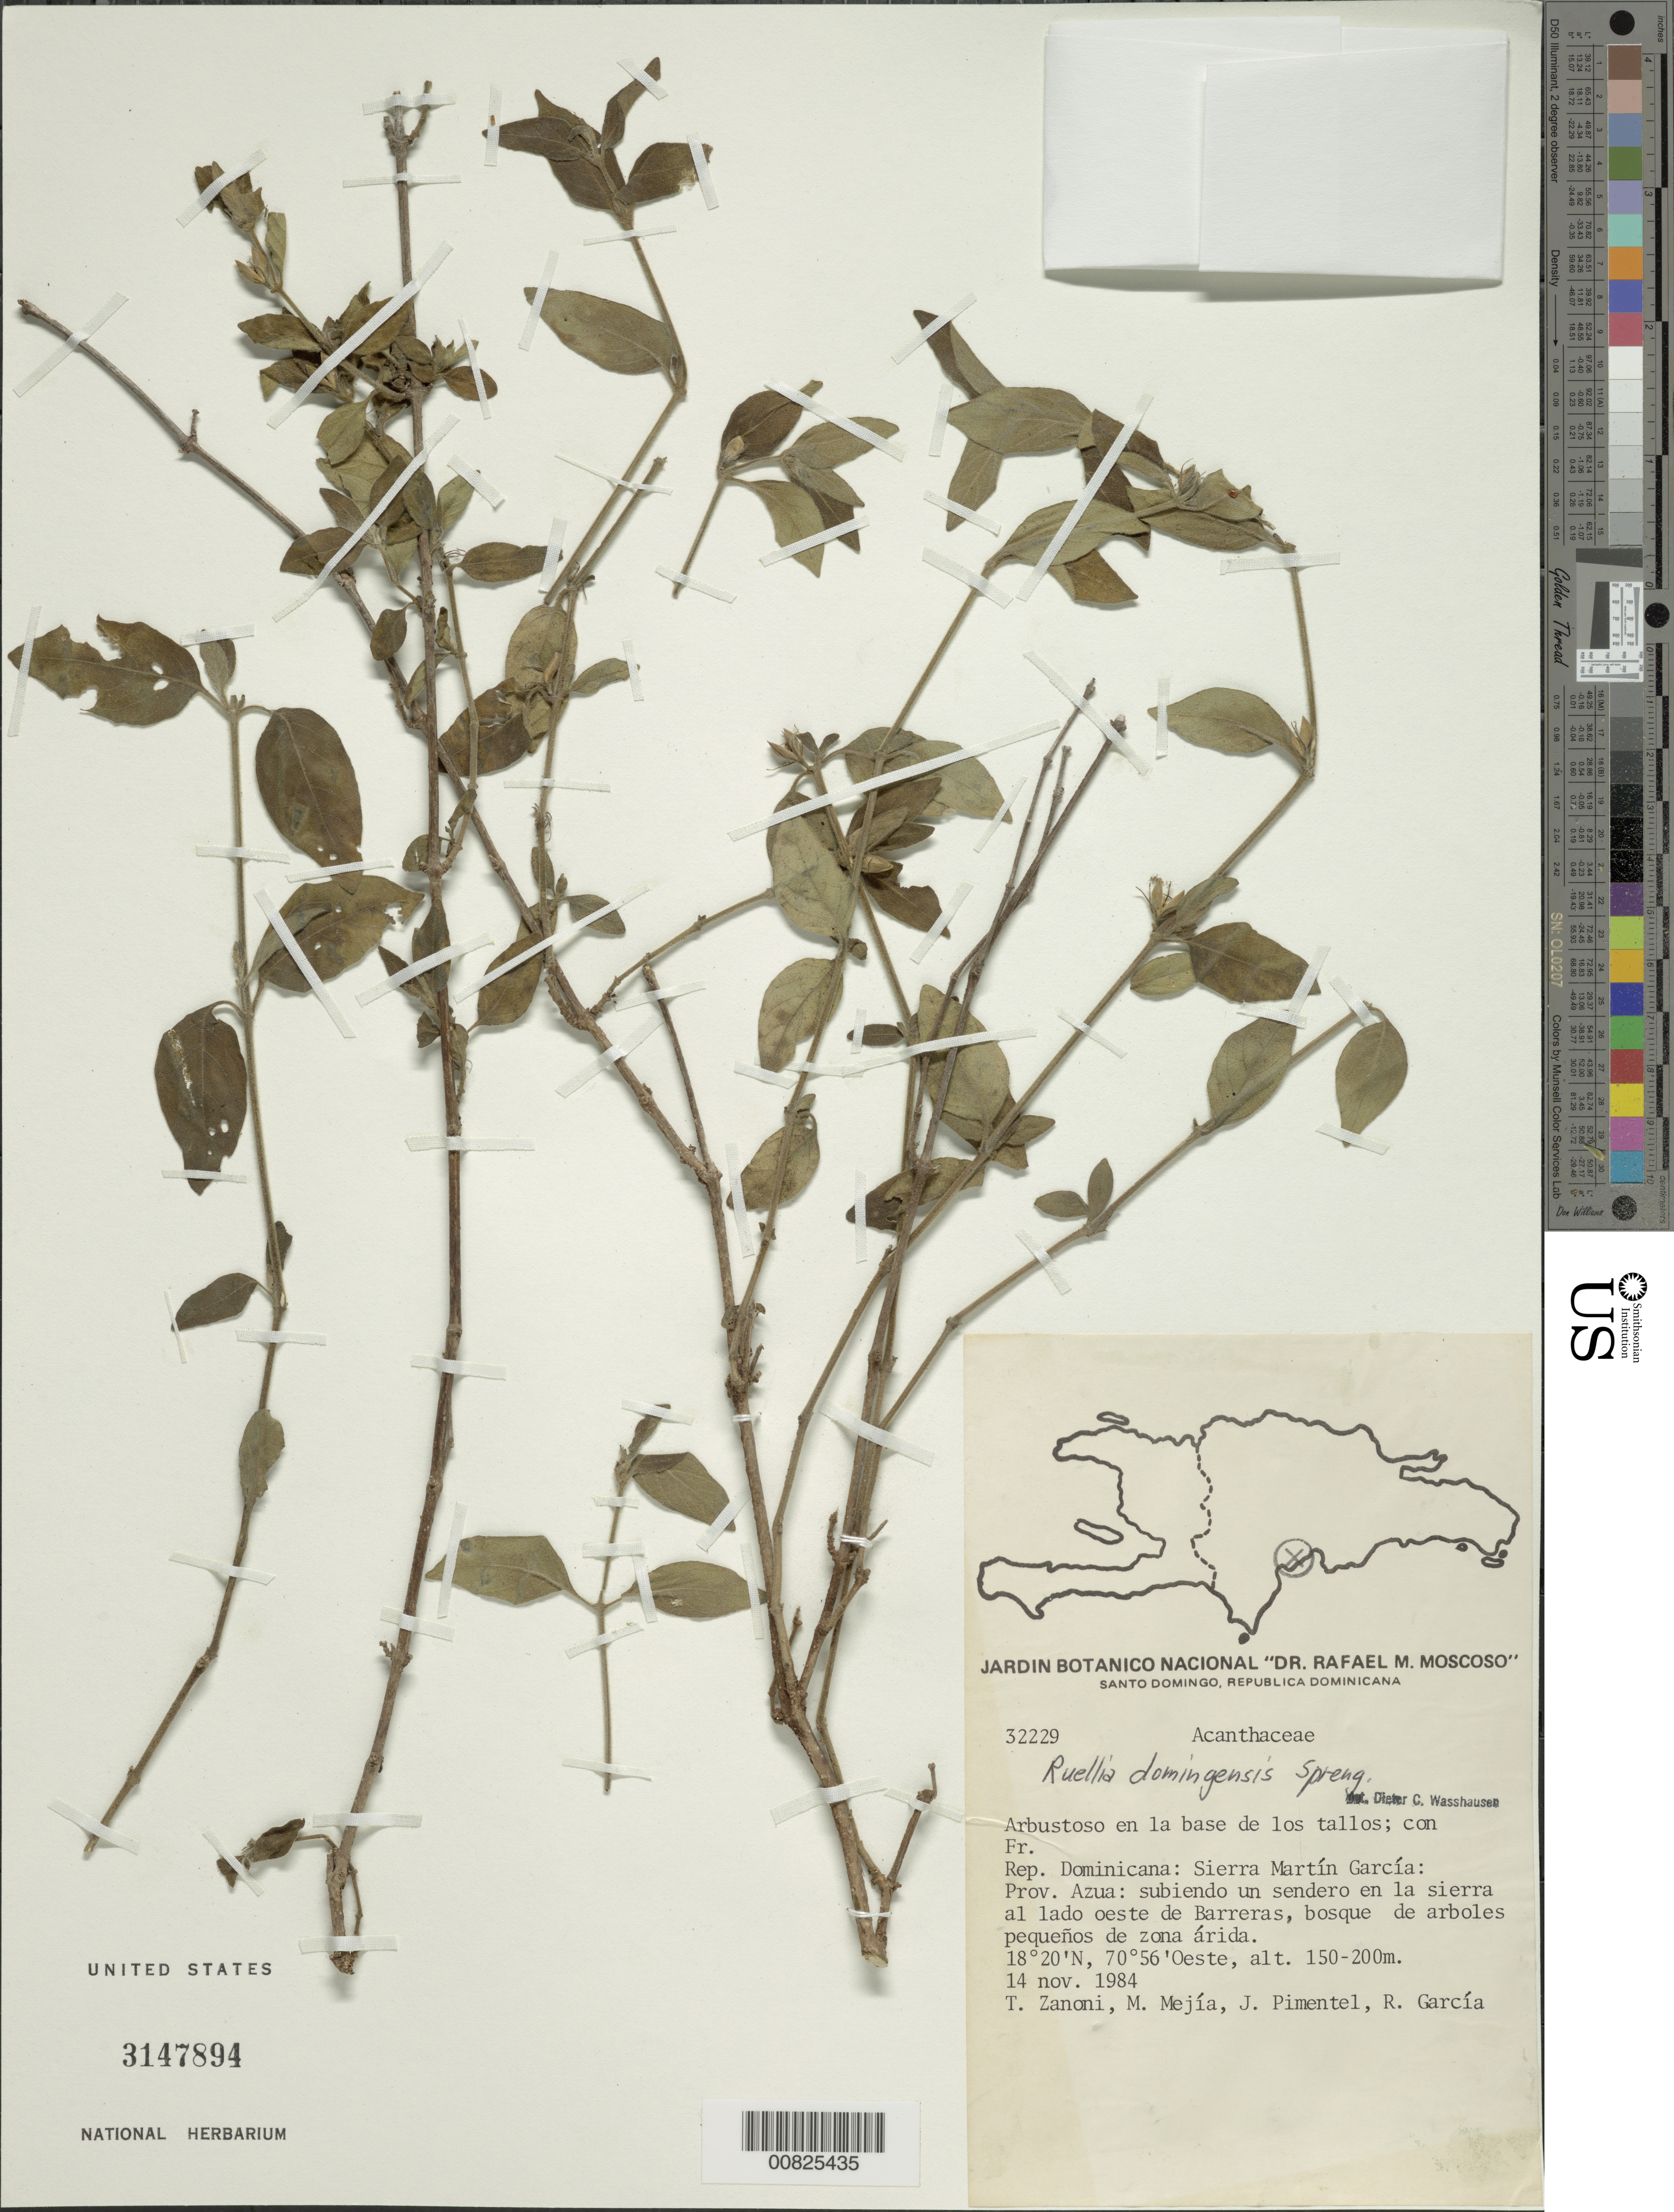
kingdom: Plantae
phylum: Tracheophyta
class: Magnoliopsida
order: Lamiales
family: Acanthaceae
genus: Ruellia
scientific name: Ruellia domingensis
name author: Spreng. ex Nees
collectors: T. A. Zanoni, M. Mejia, J. Pimentel & R. G. García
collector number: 32229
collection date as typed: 14 Nov 1984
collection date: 1984-11-14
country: Dominican Republic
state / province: Azua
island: Hispaniola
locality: Sierra Marín García; subiendo un sendero en la sierra al lado oeste de Barreras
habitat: Bosque de arboles pequeños de zona árida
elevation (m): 150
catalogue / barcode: US 3147894